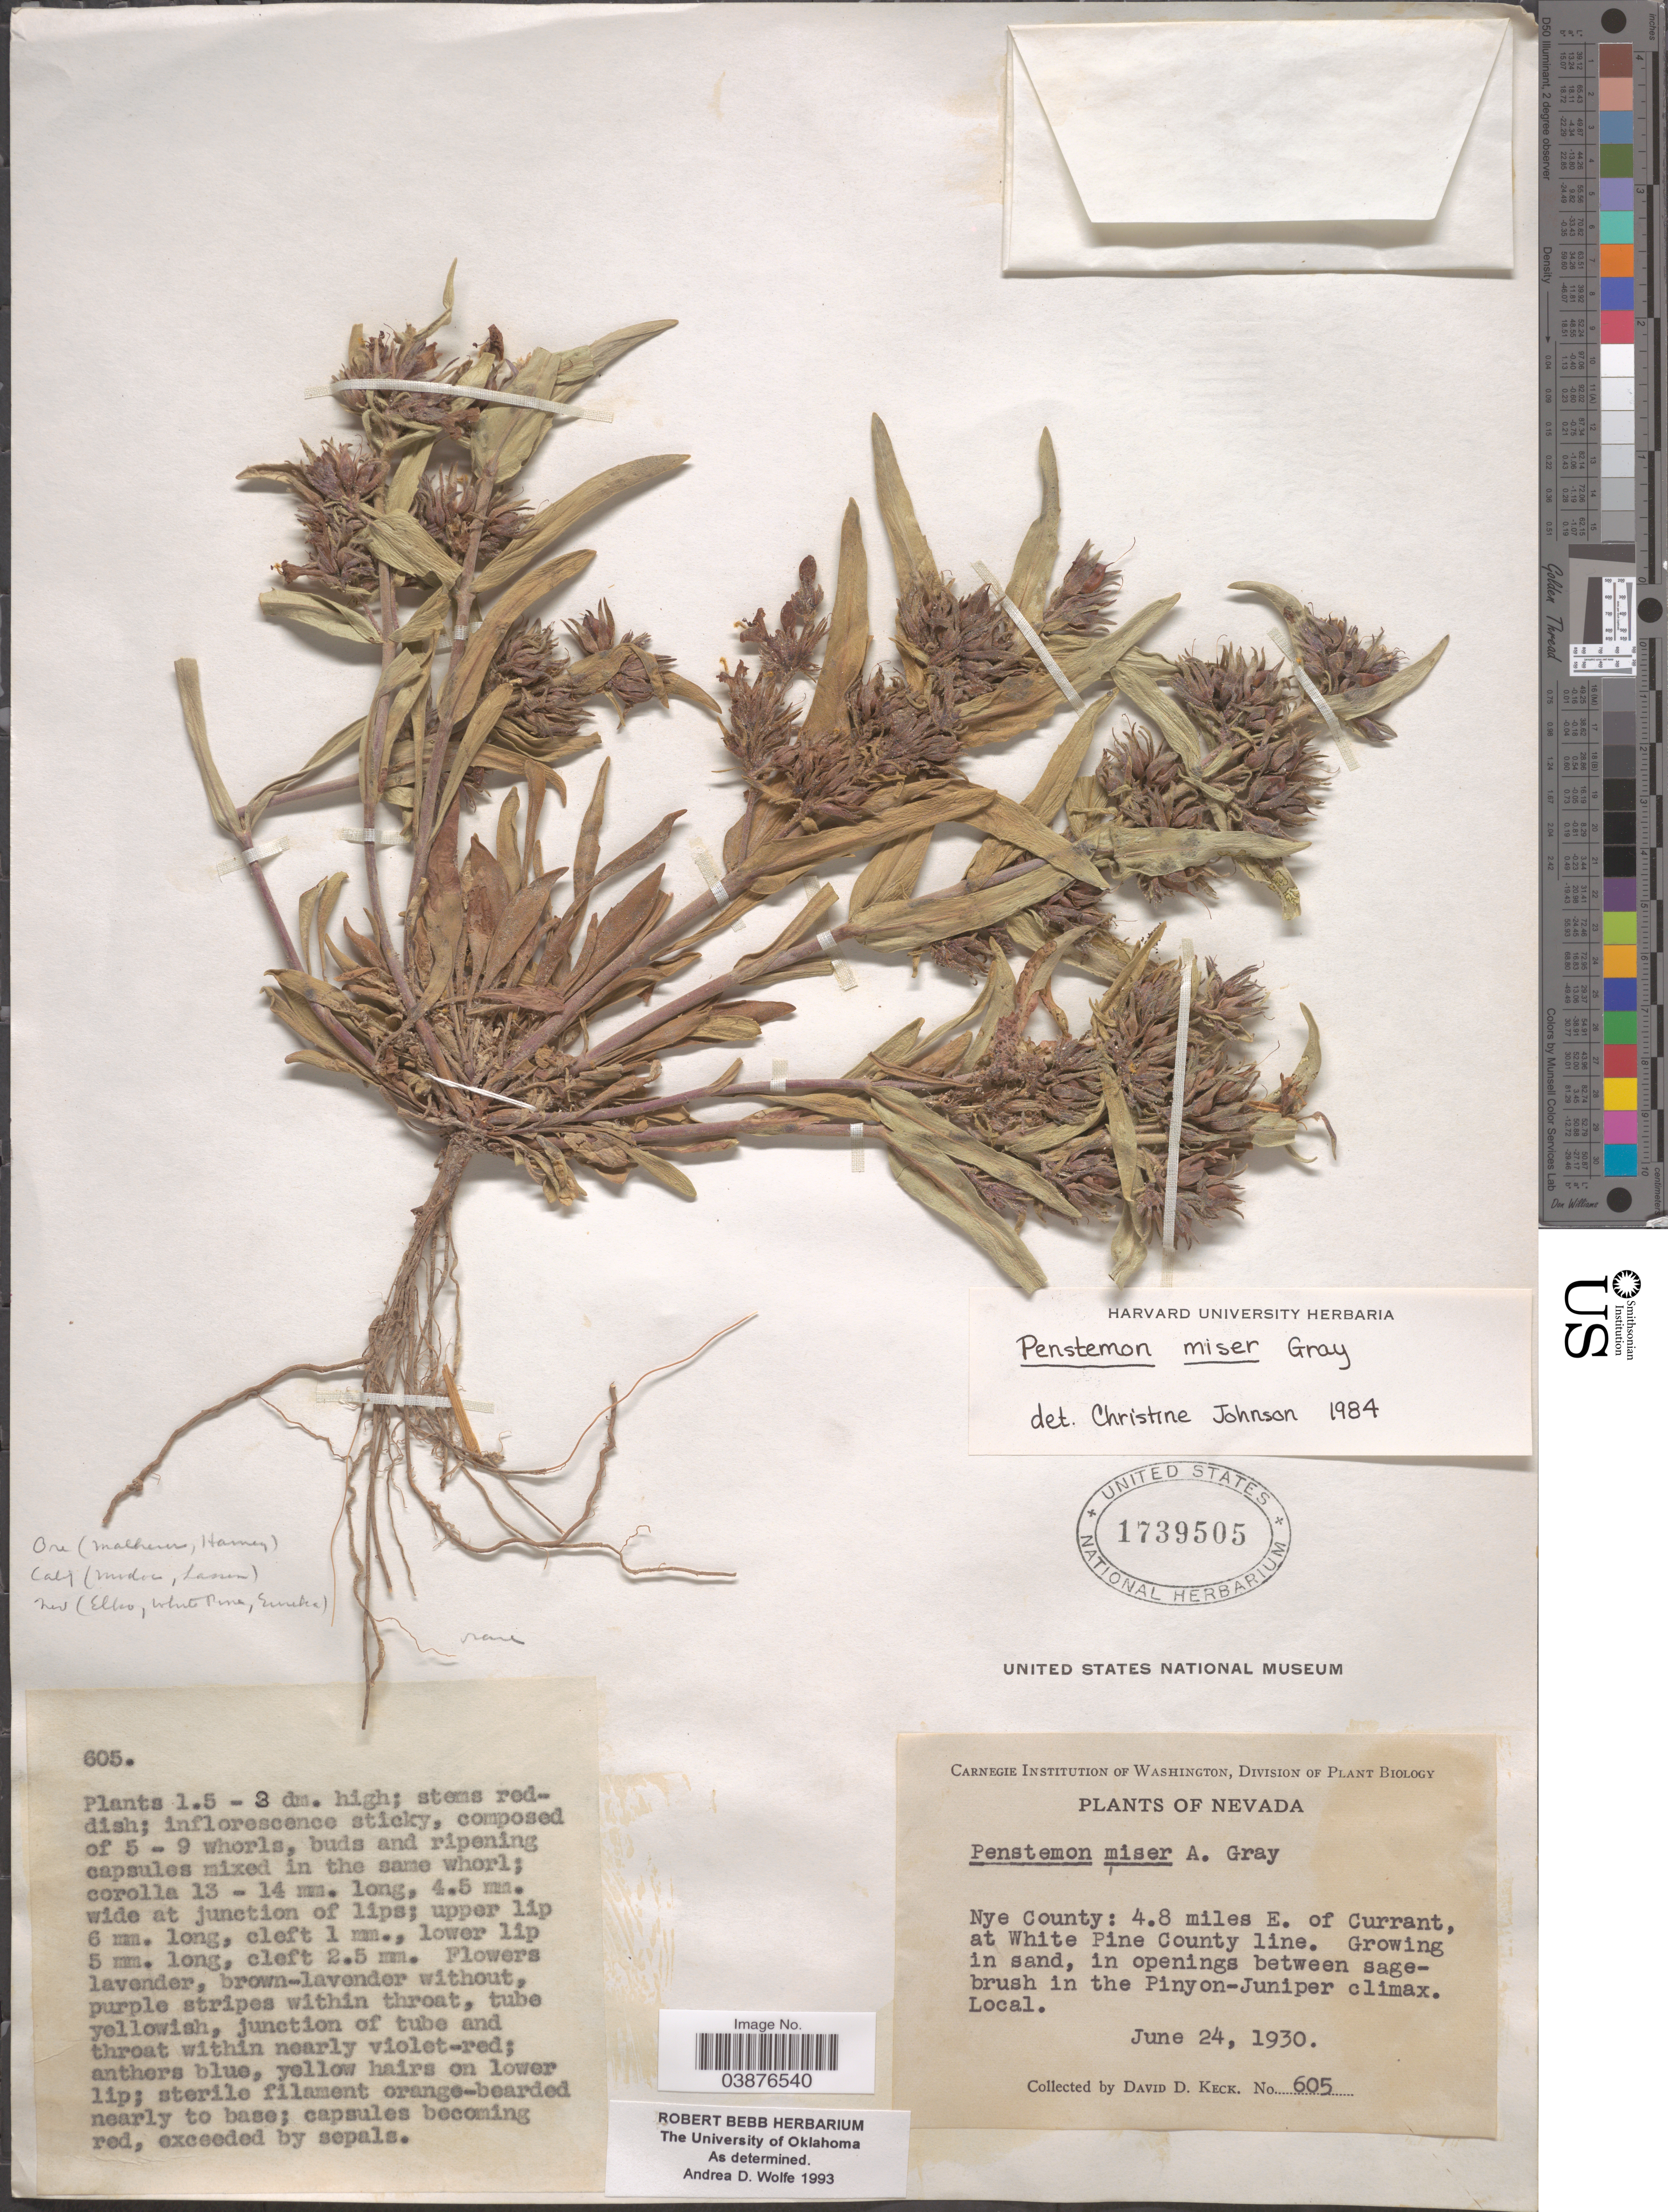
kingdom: Plantae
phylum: Tracheophyta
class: Magnoliopsida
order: Lamiales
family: Plantaginaceae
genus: Penstemon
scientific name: Penstemon miser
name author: A. Gray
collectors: D. D. Keck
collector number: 605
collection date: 1930-06-24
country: United States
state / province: Nevada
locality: Nye County: 4.8 miles E. of Currant, at White Pine County line.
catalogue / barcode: US 1739505